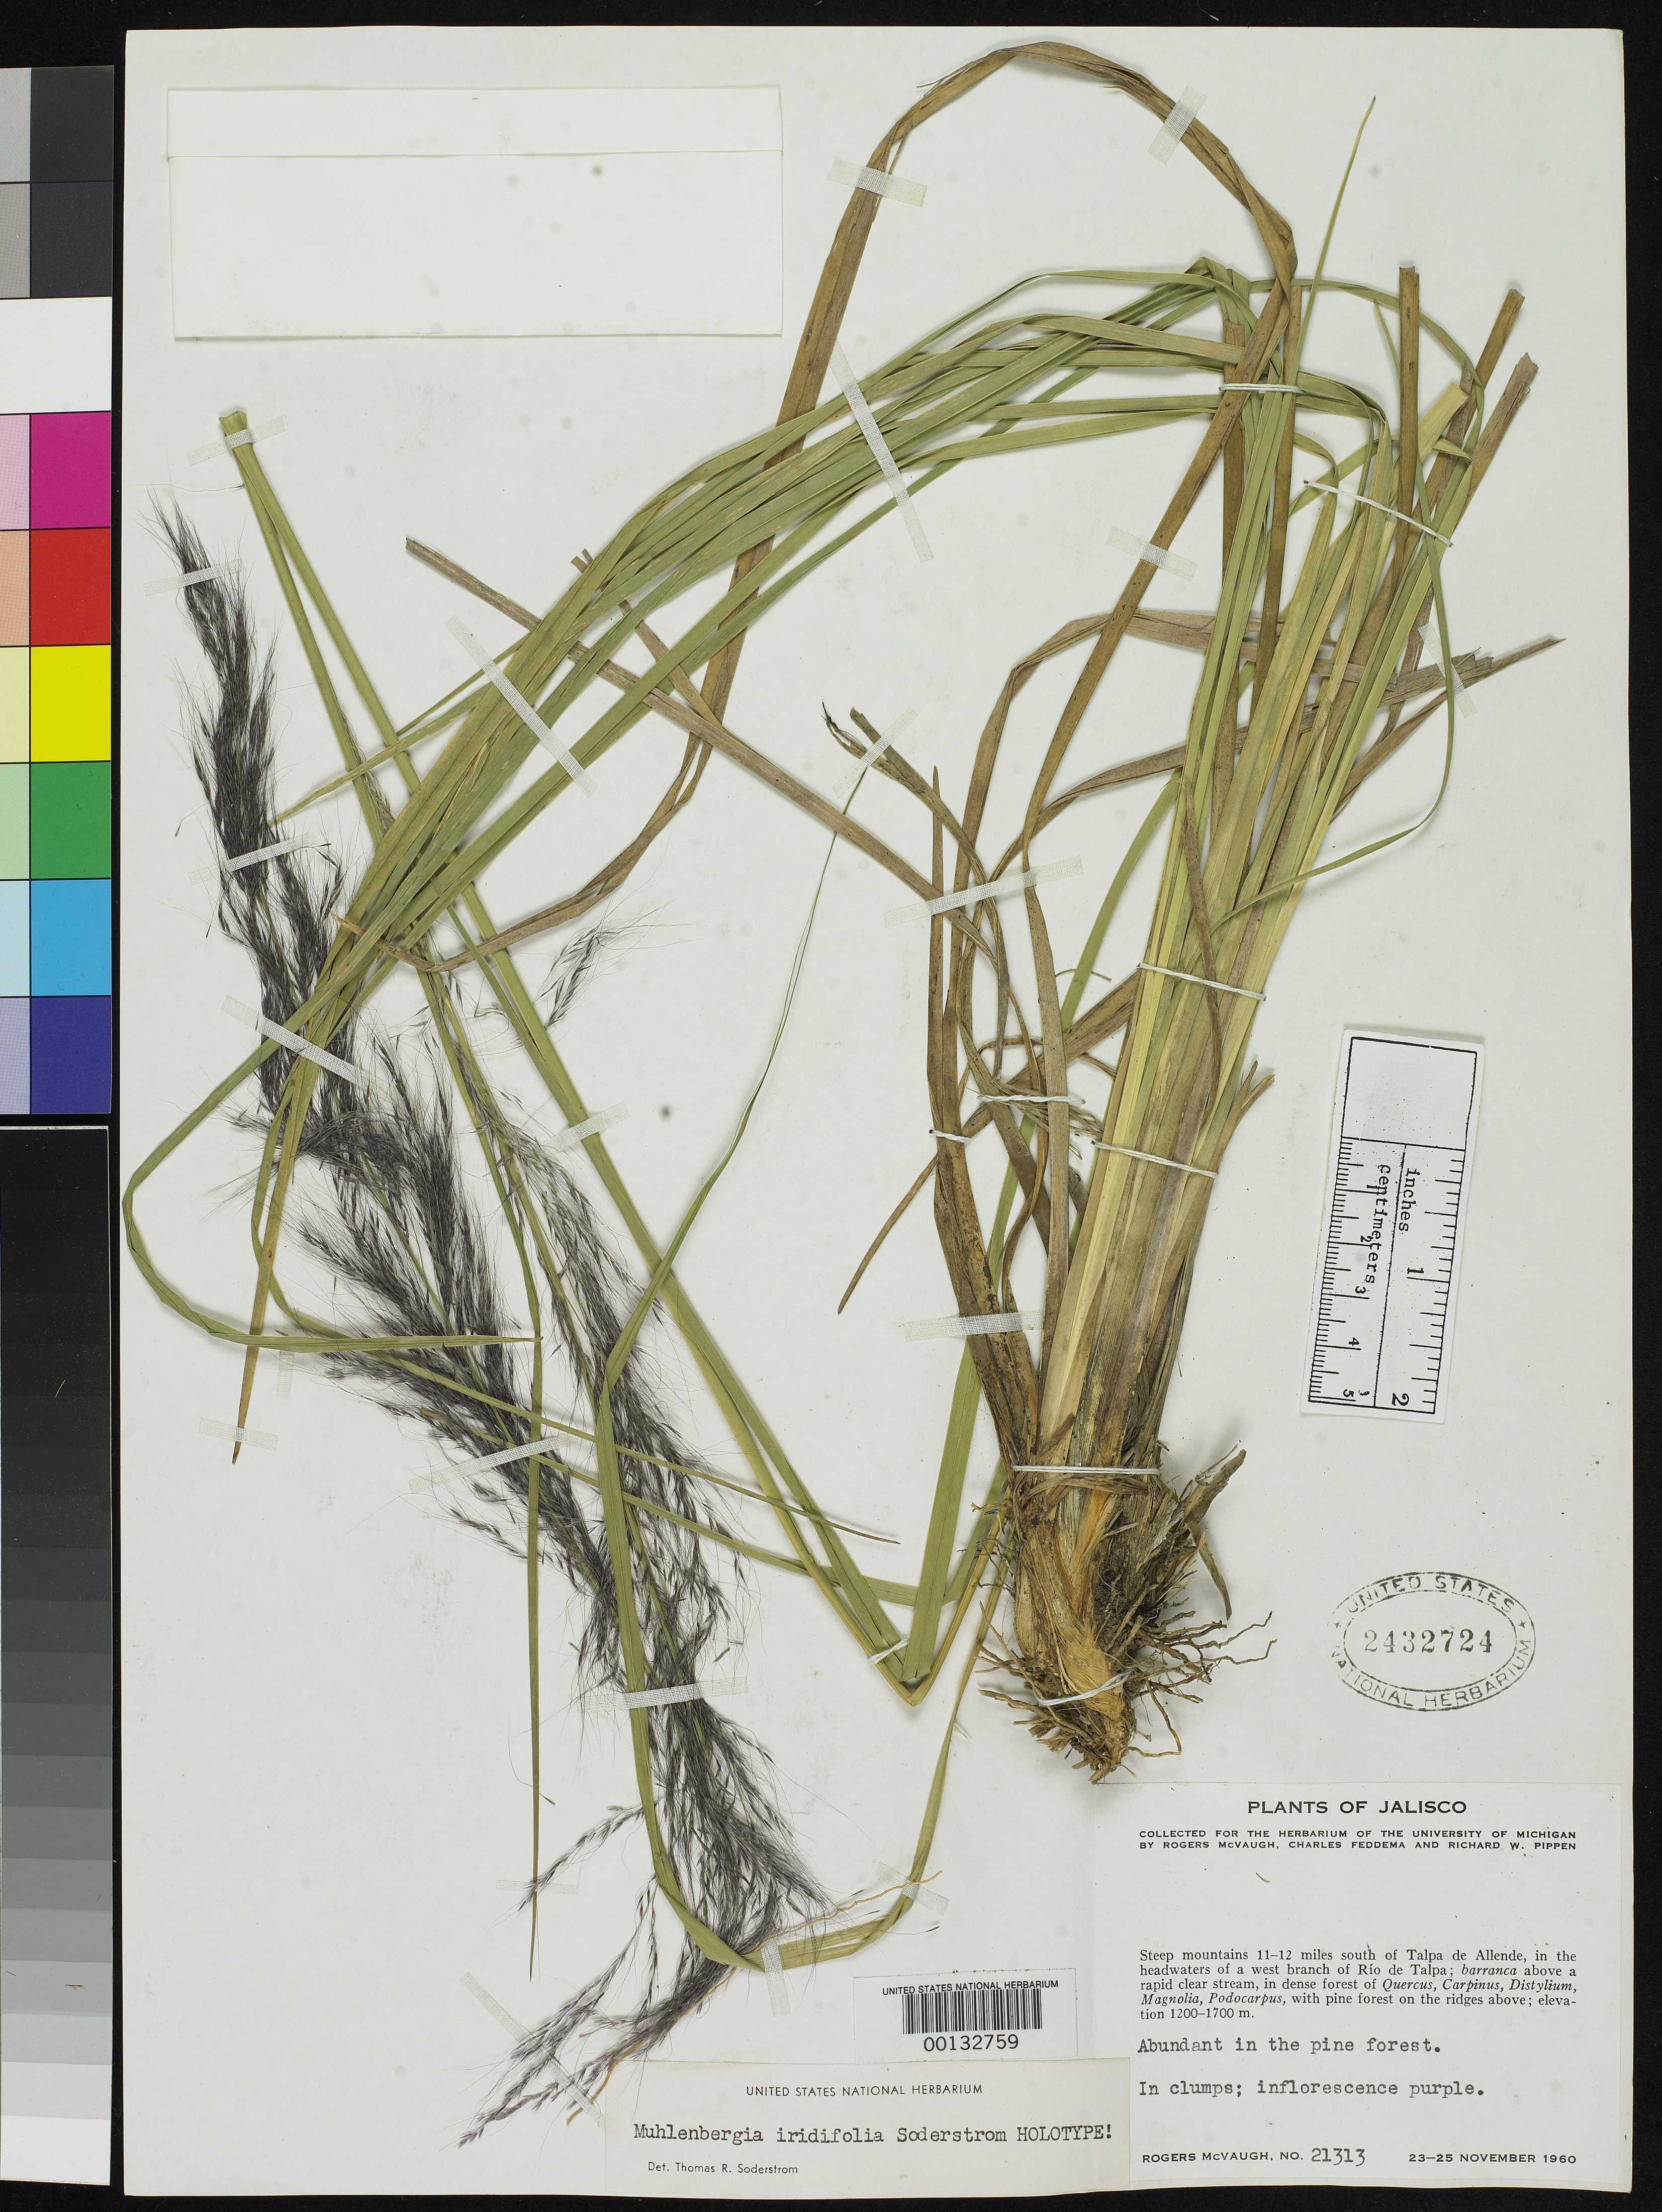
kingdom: Plantae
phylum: Tracheophyta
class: Liliopsida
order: Poales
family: Poaceae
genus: Muhlenbergia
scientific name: Muhlenbergia iridifolia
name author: Soderstr.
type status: Holotype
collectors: R. McVaugh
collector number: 21313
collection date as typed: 25 Nov 1960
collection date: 1960-11-25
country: Mexico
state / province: Jalisco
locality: Headwaters of west branch of Rio de Talpa.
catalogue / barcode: US 2432724